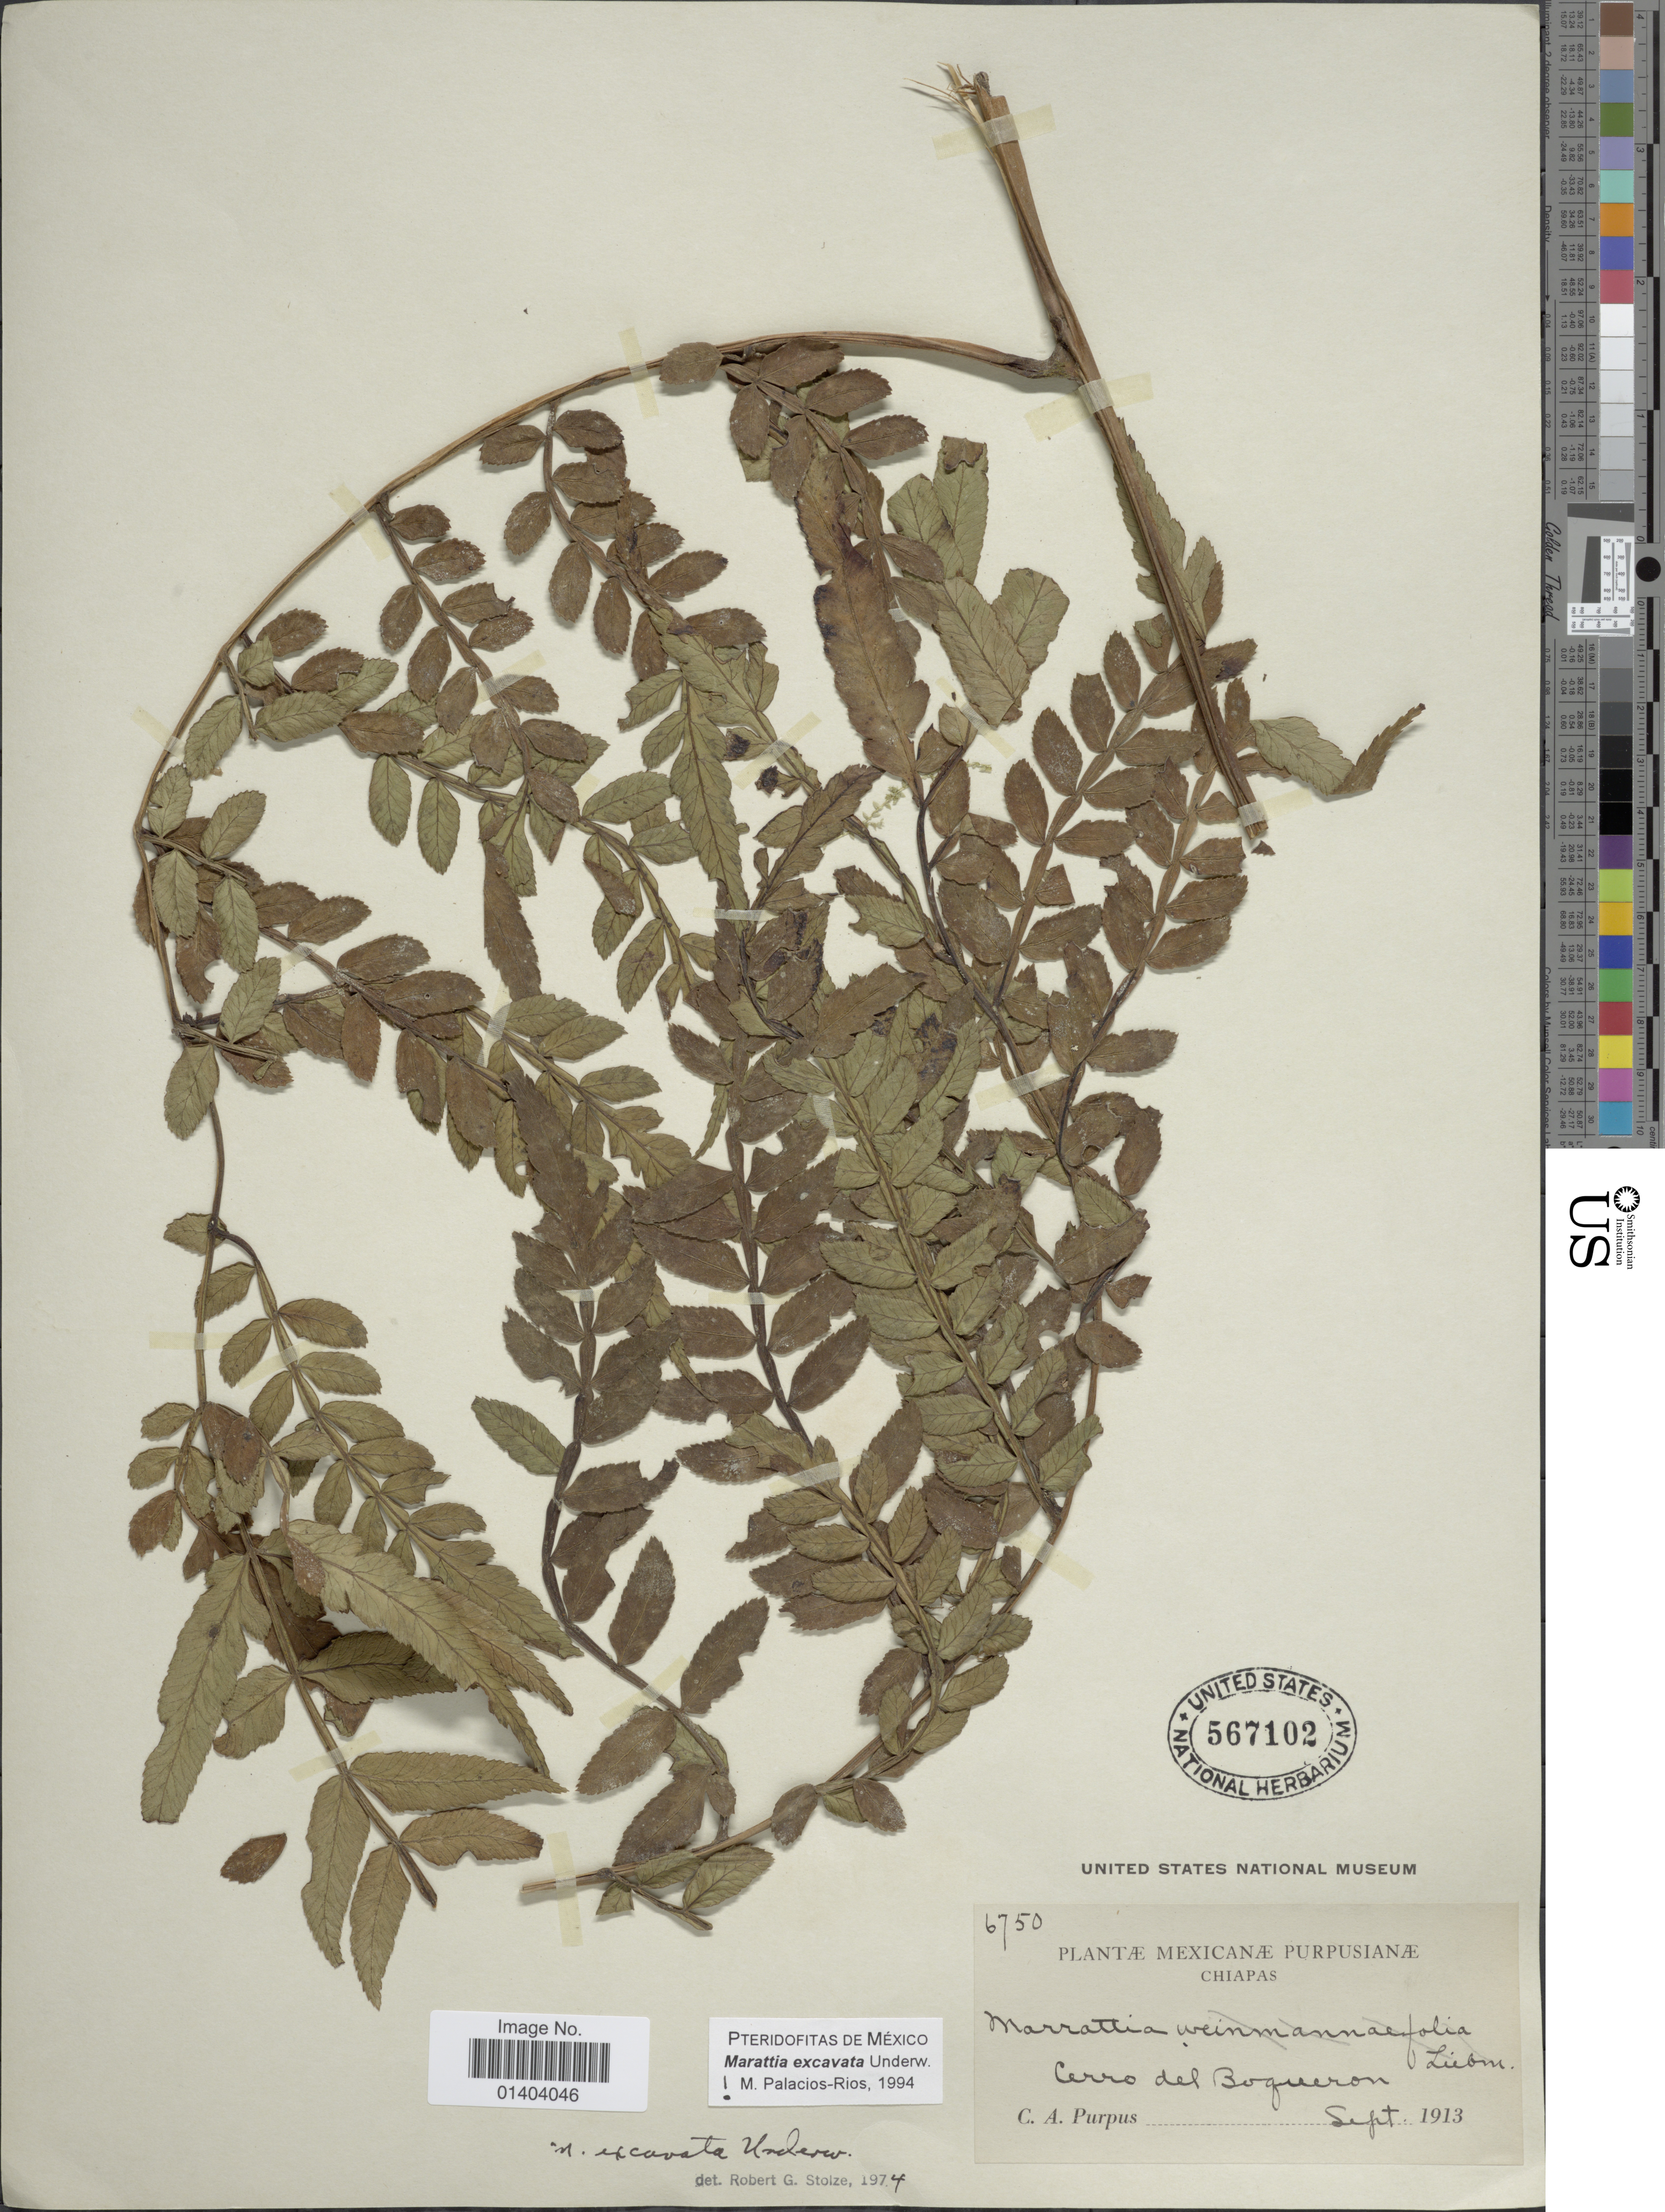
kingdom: Plantae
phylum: Tracheophyta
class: Polypodiopsida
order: Marattiales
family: Marattiaceae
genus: Marattia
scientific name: Marattia excavata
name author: Underw.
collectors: C. A. Purpus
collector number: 6750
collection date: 1913-09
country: Mexico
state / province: Chiapas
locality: Cerro del Boqueron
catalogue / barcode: US 567102